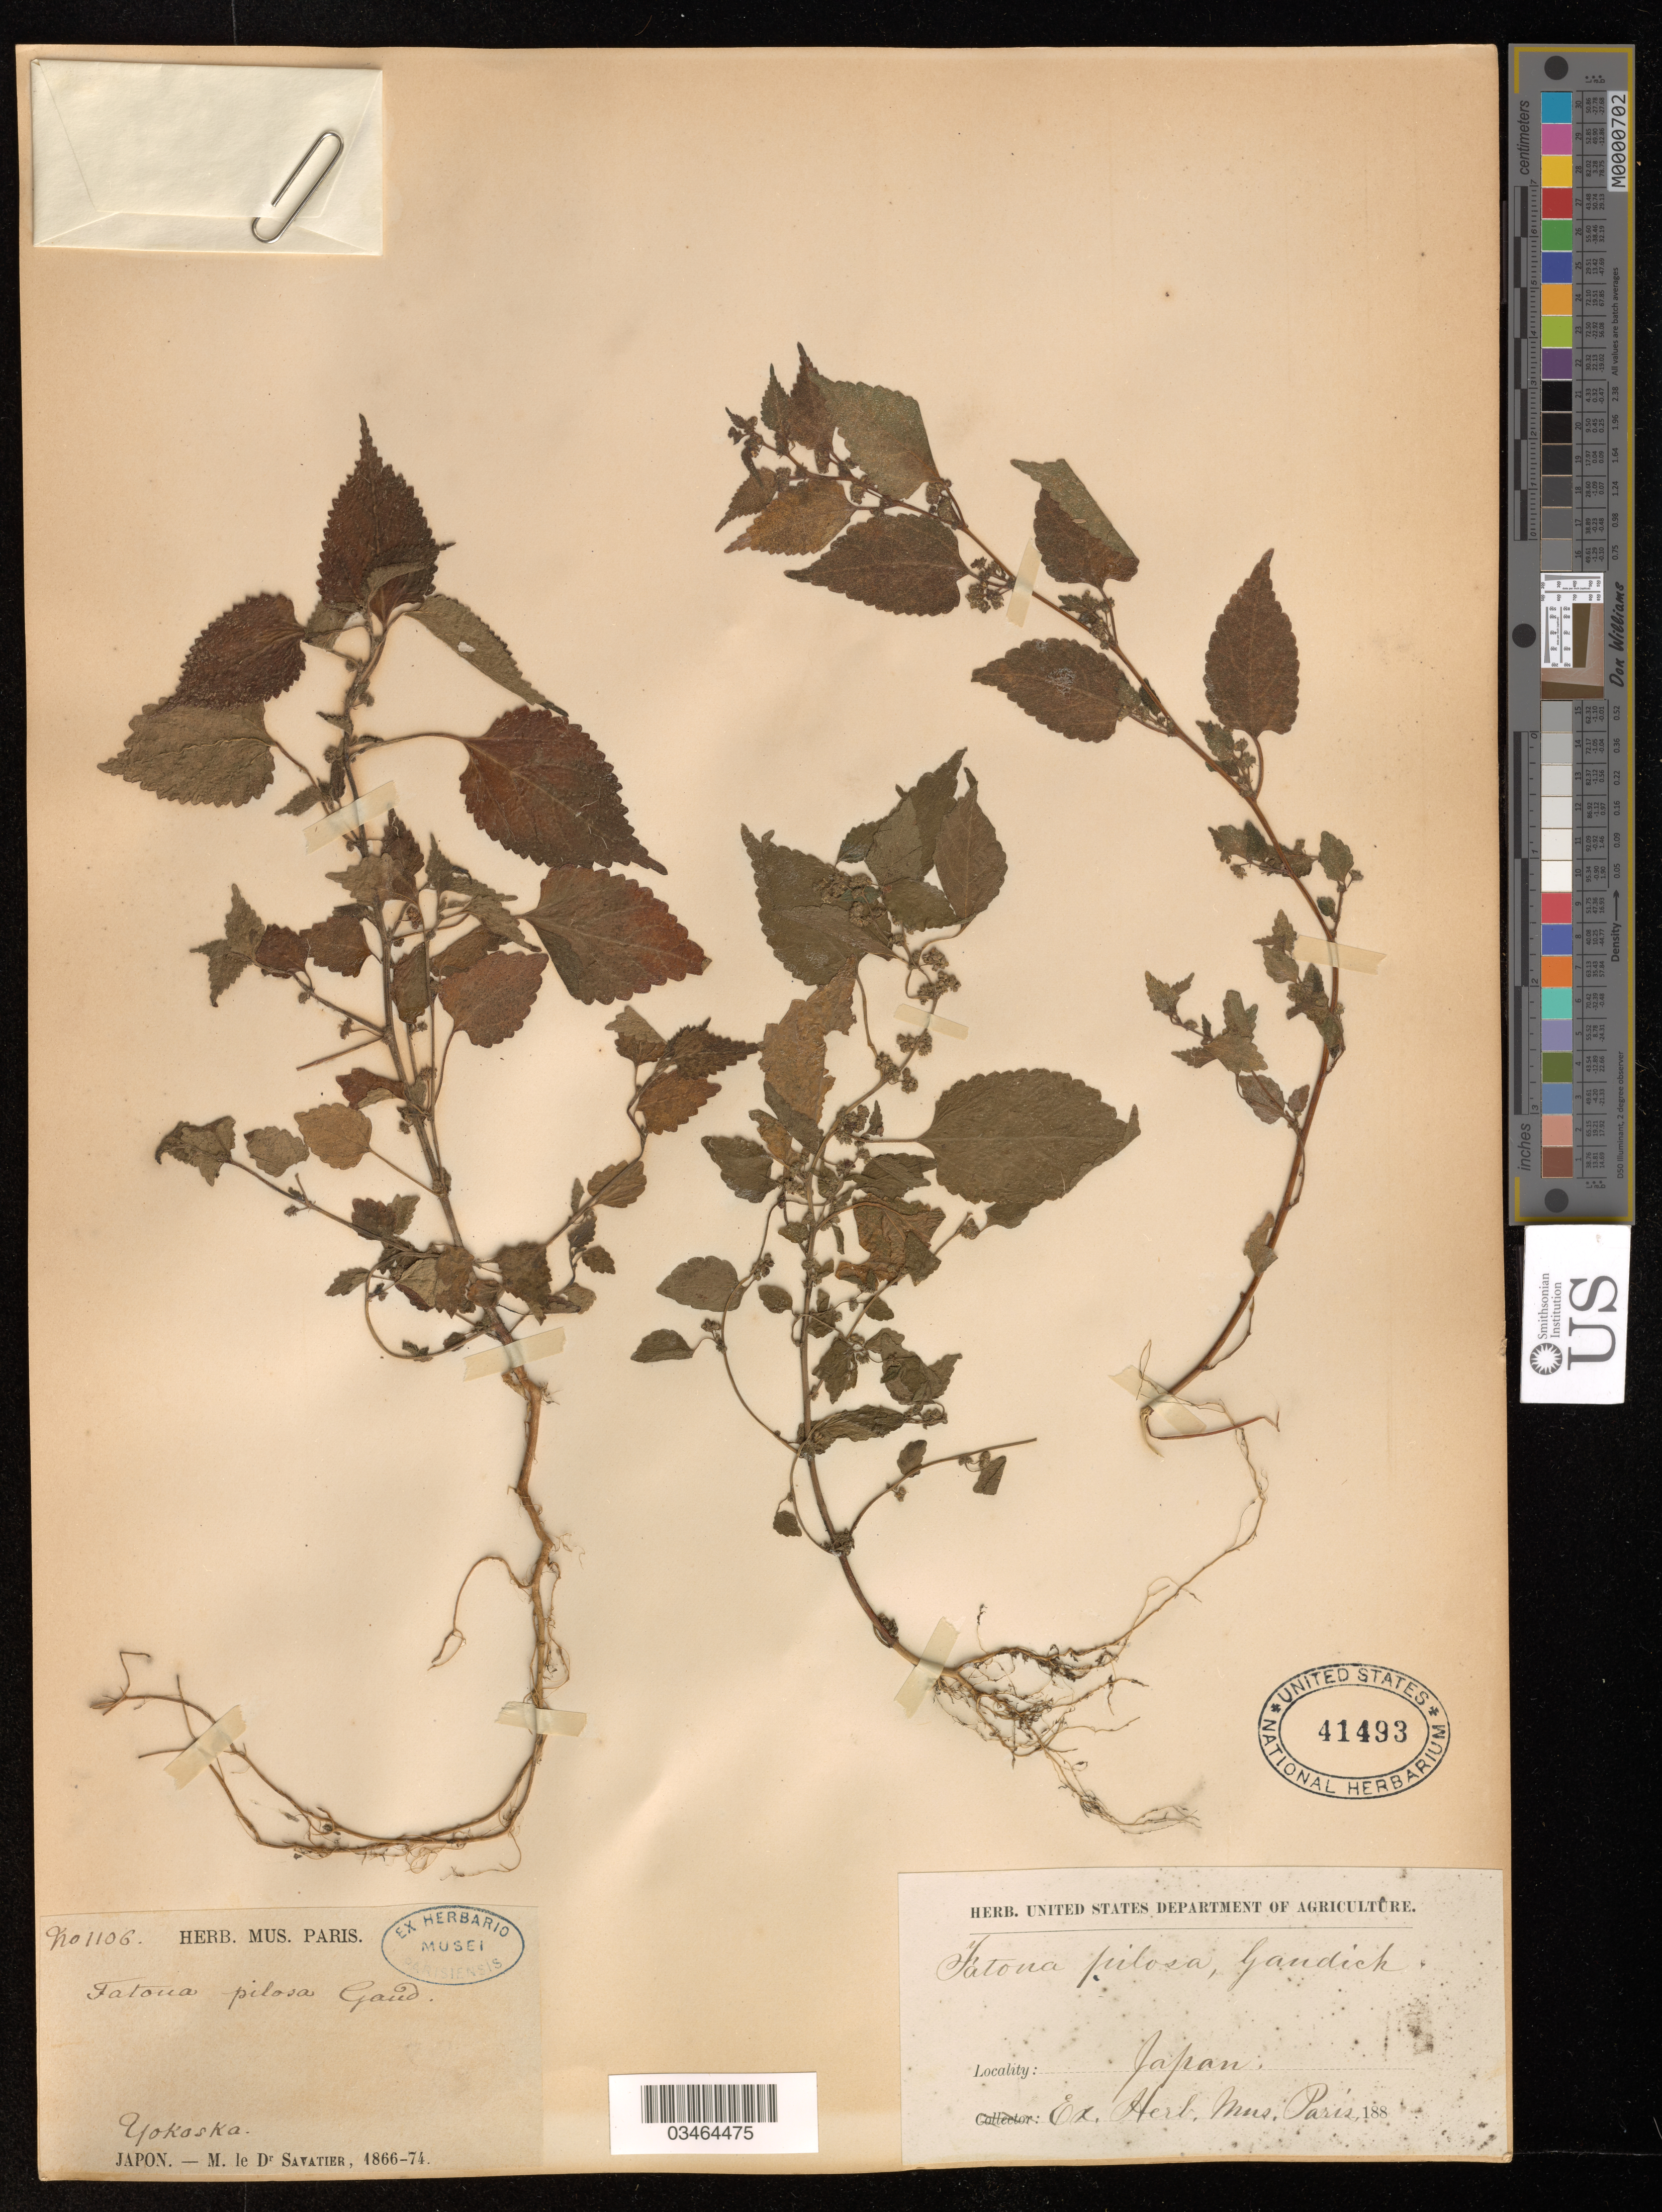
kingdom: Plantae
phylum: Tracheophyta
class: Magnoliopsida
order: Rosales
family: Moraceae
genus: Fatoua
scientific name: Fatoua pilosa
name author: Gaudich.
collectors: Savatier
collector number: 1106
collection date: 1866/1874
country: Japan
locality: Yokoska.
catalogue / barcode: US 41493